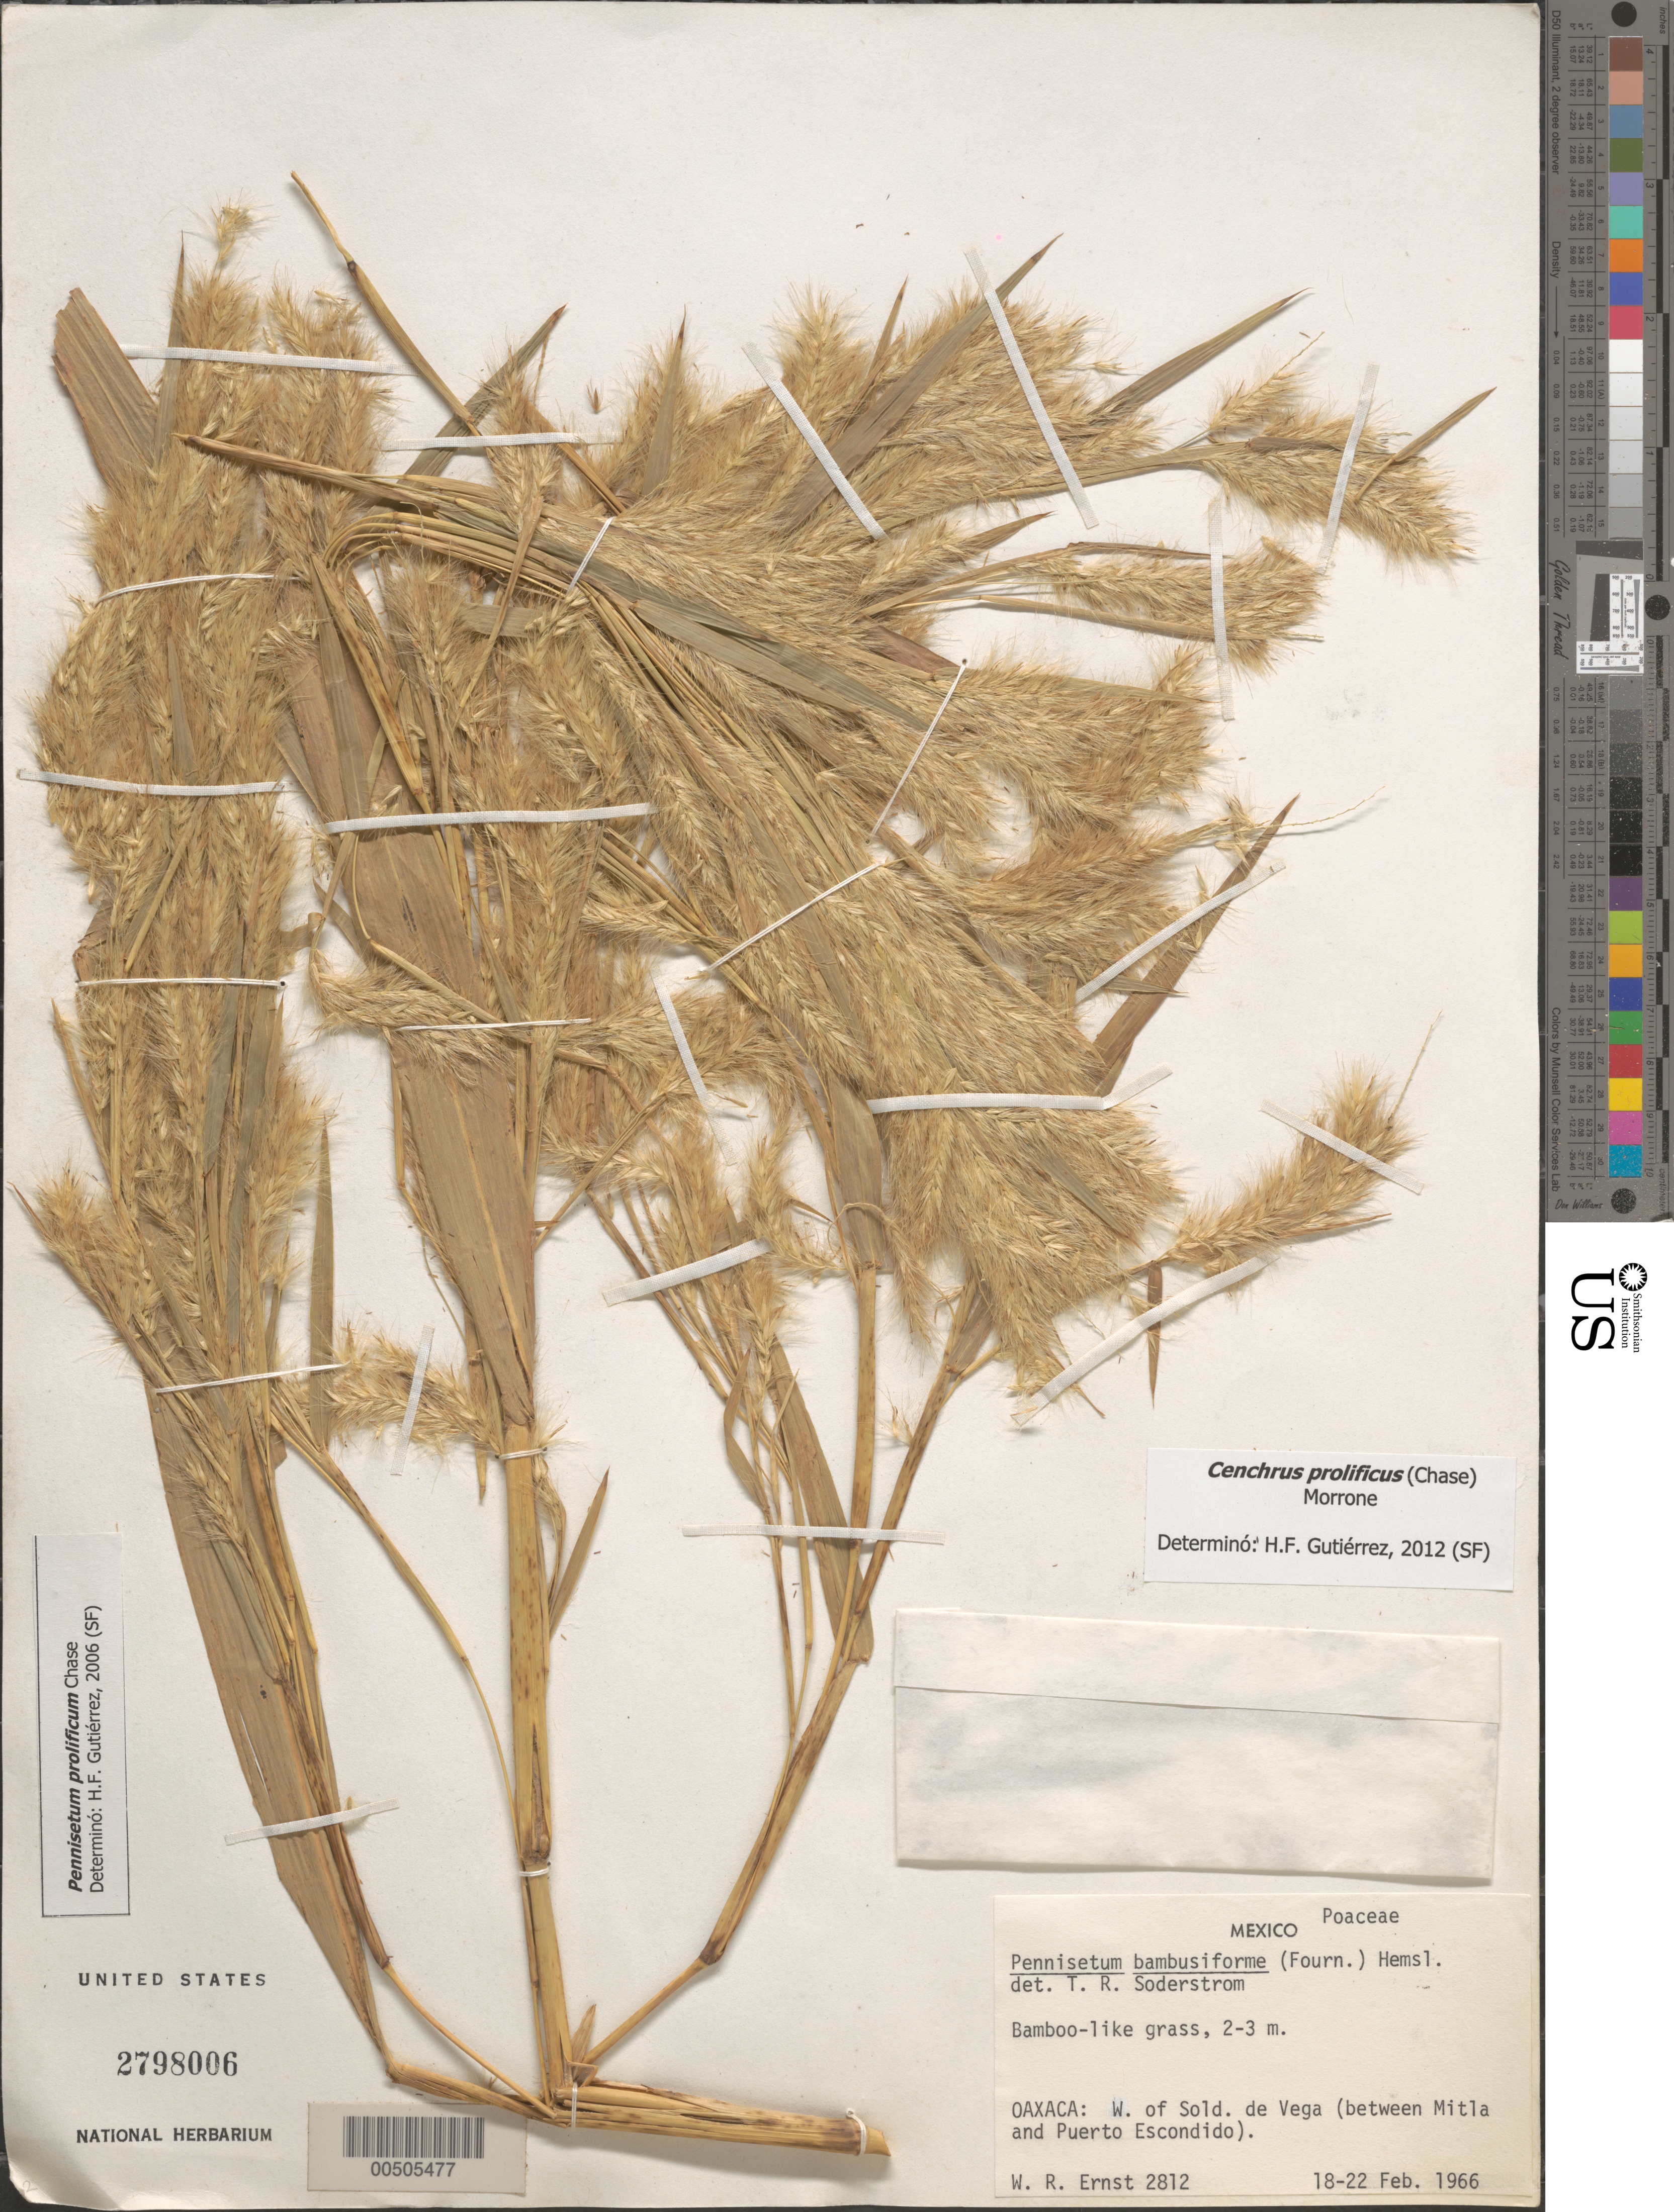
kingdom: Plantae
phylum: Tracheophyta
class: Liliopsida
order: Poales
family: Poaceae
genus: Cenchrus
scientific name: Cenchrus prolificus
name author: (Chase) Morrone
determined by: Gutiérrez, H. F.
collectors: W. R. Ernst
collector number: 2812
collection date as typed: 18 Feb 1966 to 22 Feb 1966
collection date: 1966-02-18/1966-02-22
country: Mexico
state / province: Oaxaca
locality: W of Sold. de Vega (between Mitla and Puerto Escondido)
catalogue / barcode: US 2798006